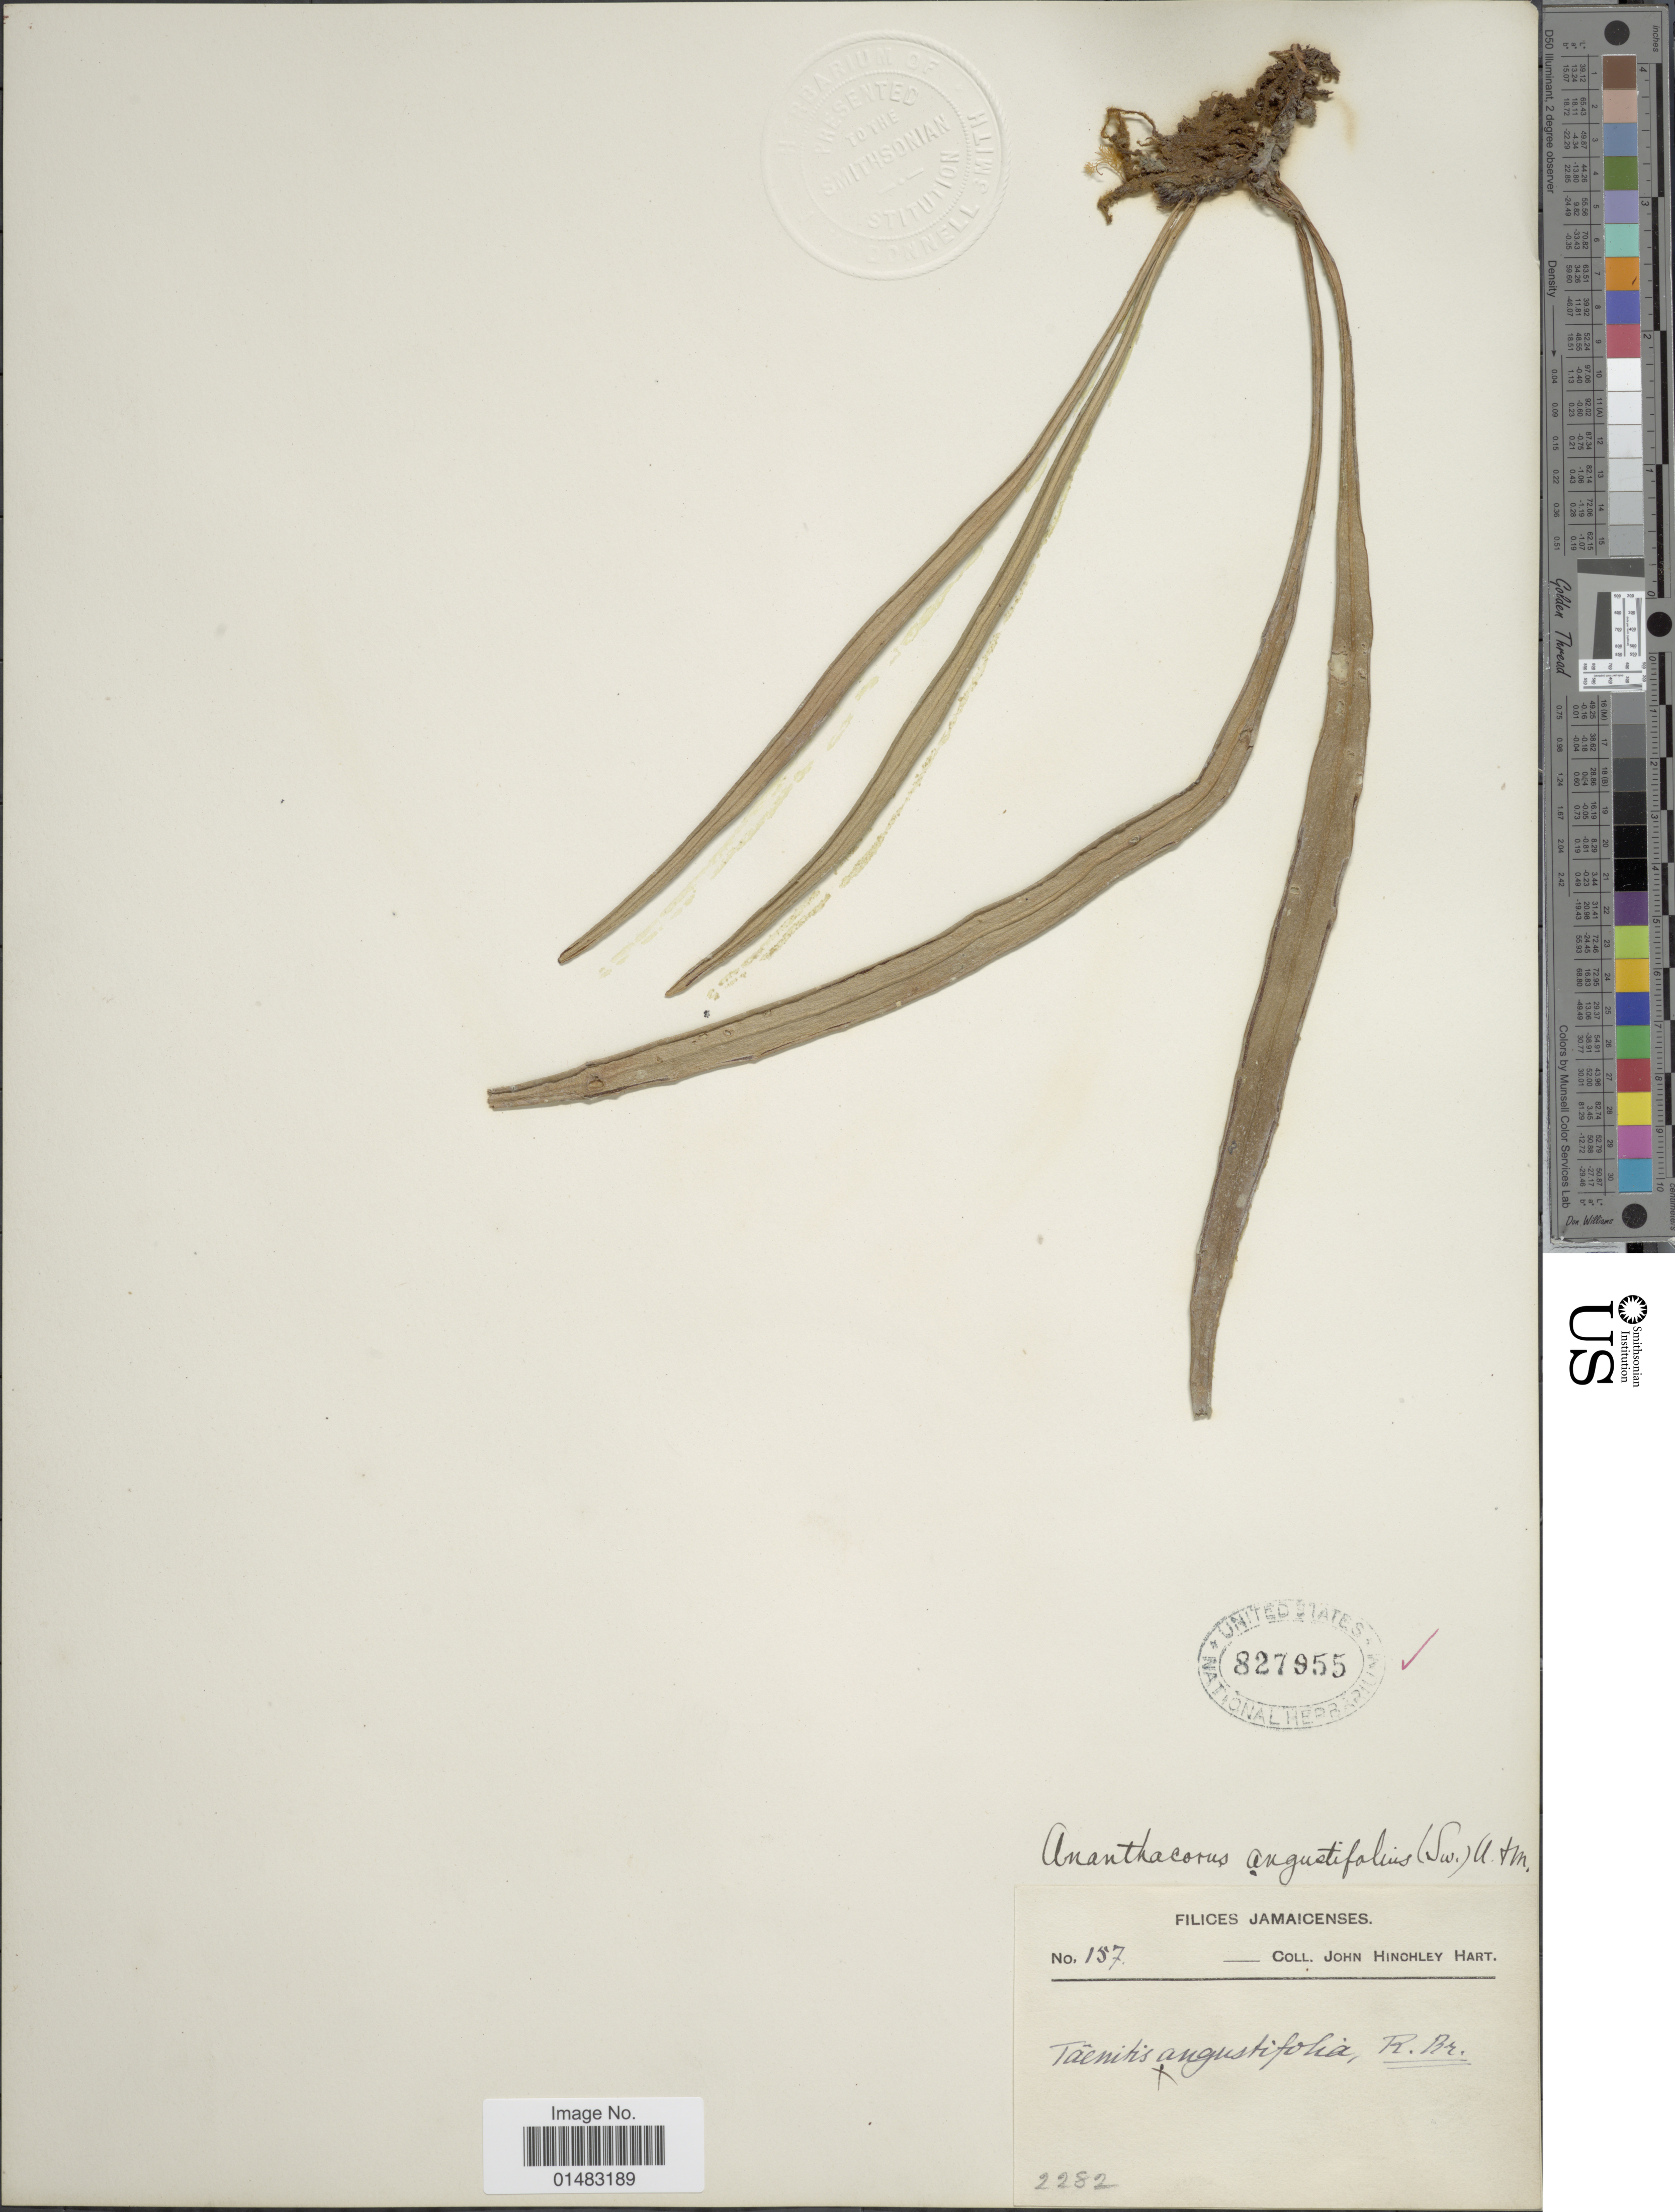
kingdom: Plantae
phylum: Tracheophyta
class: Polypodiopsida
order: Polypodiales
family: Pteridaceae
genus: Ananthacorus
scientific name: Ananthacorus angustifolius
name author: (Sw.) Underw. & Maxon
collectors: J. H. Hart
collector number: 157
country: Jamaica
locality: Jamaicenses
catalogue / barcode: US 827955